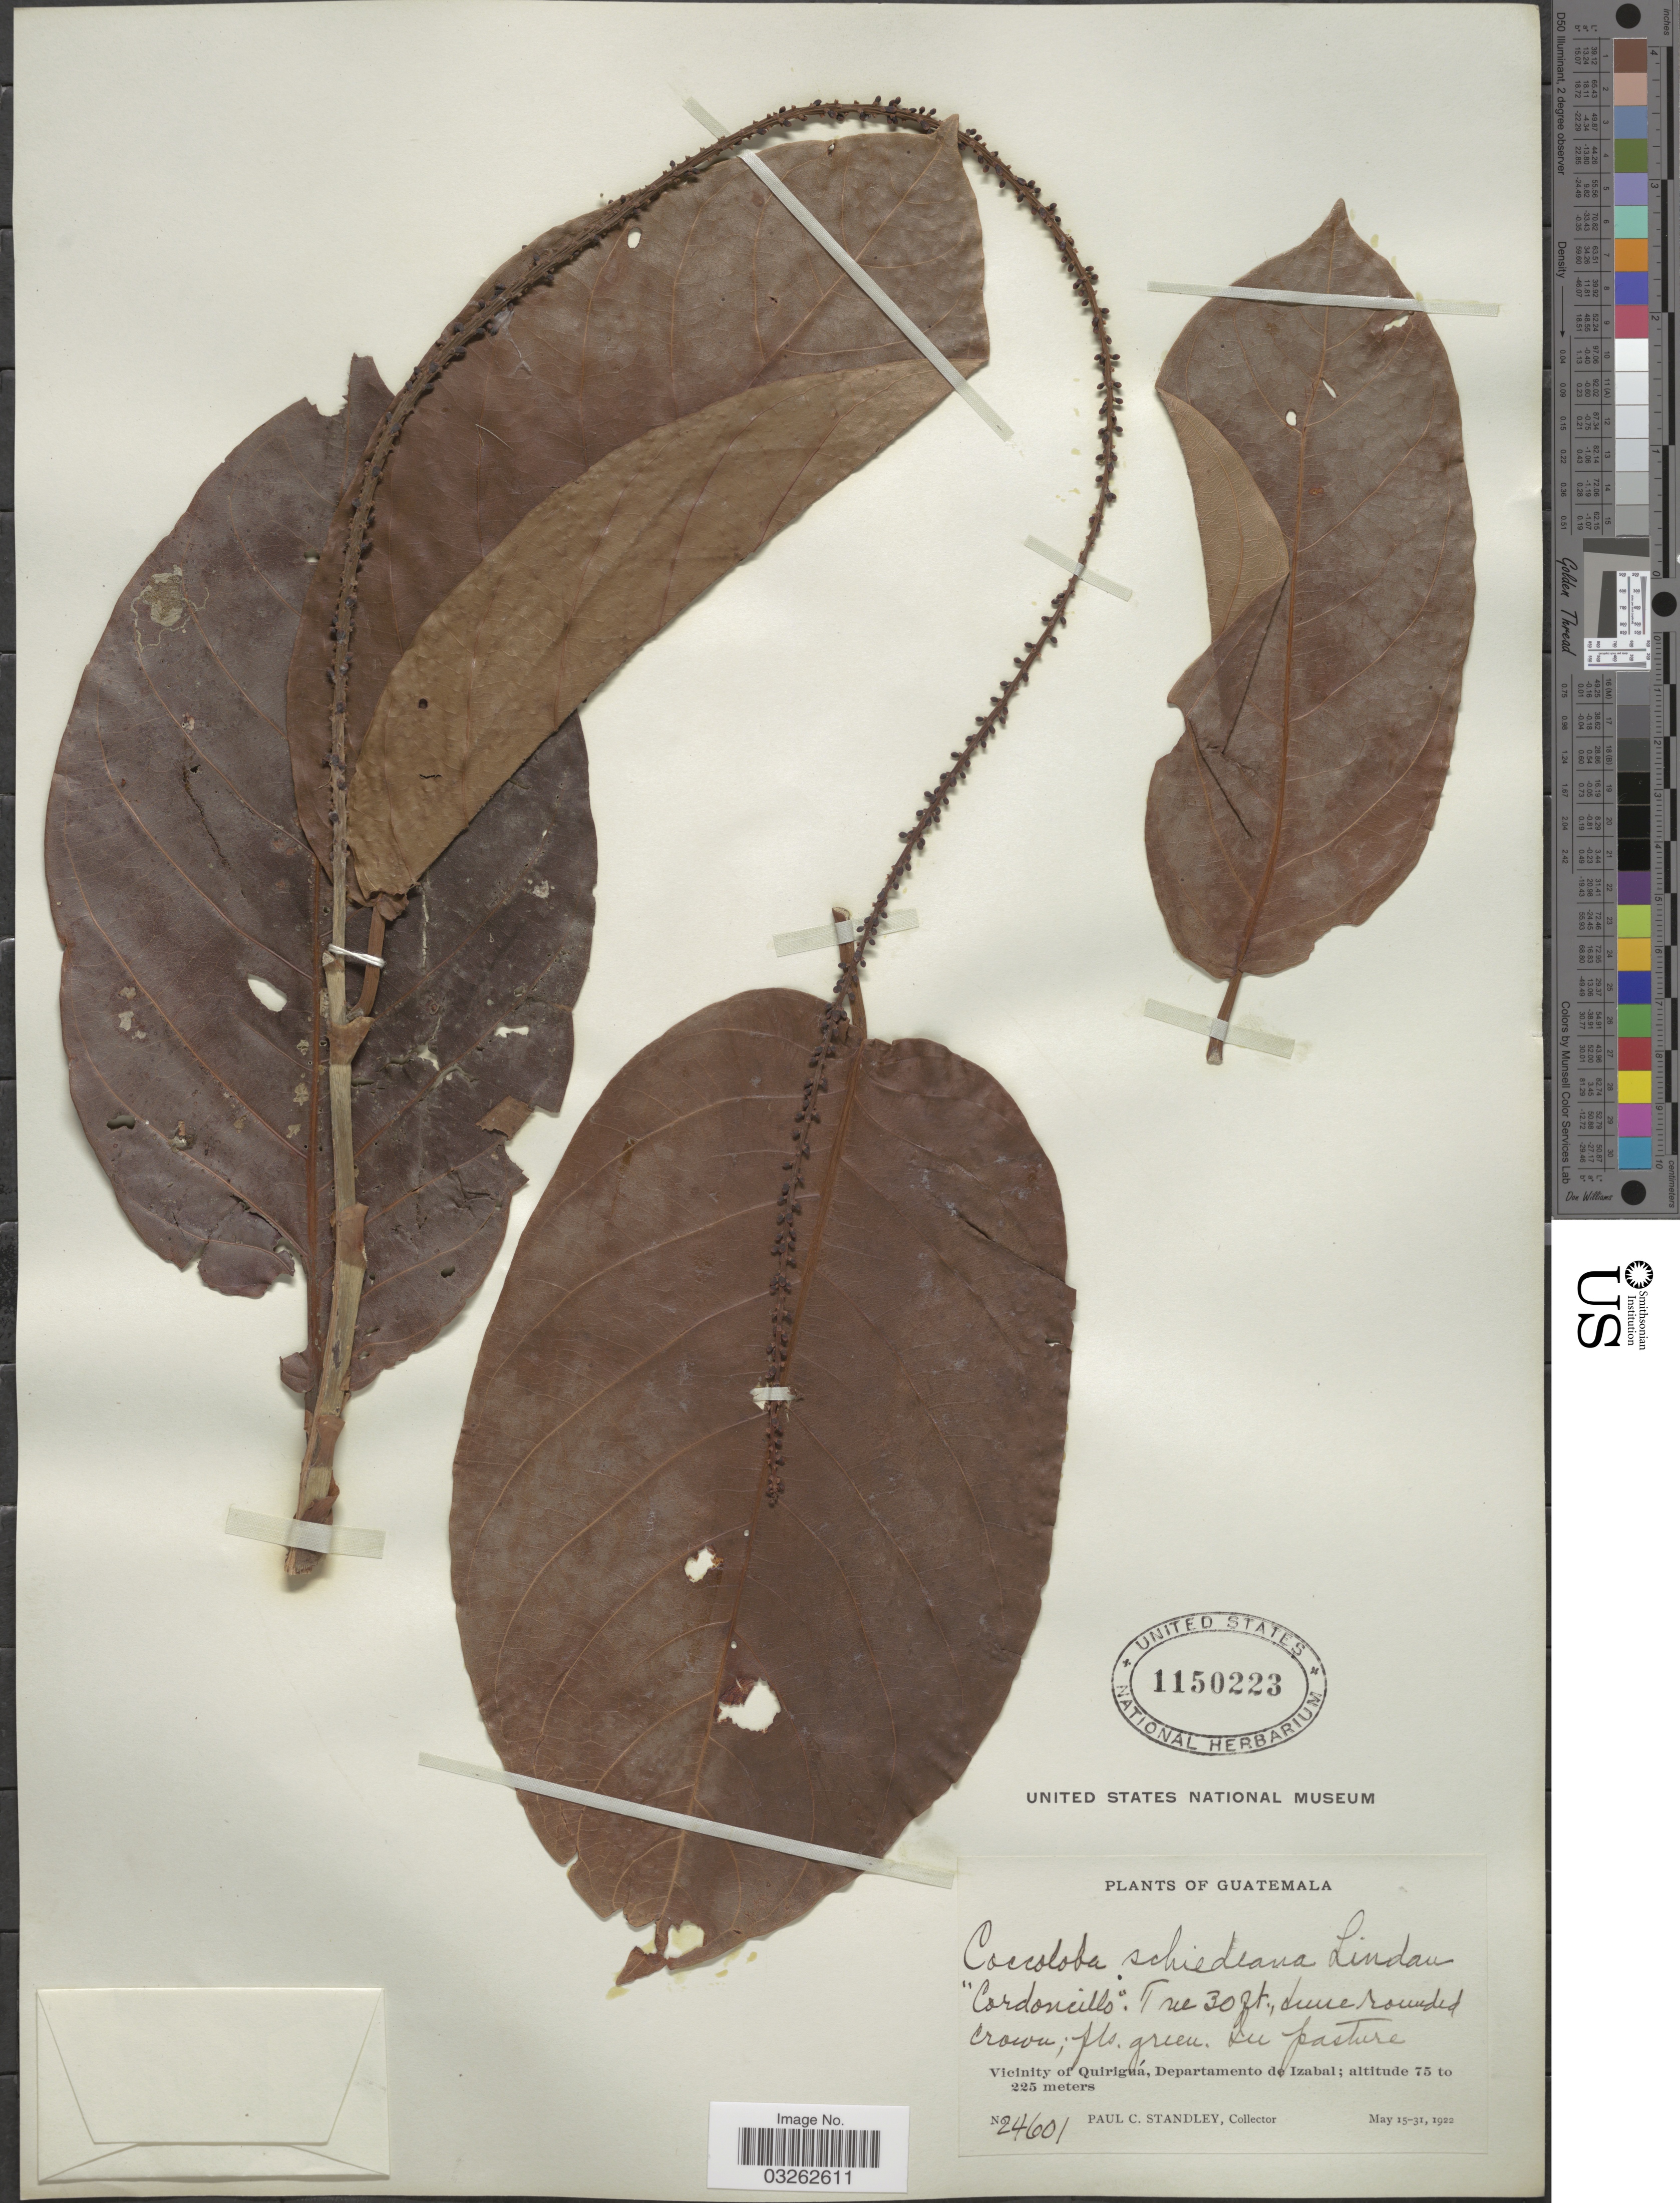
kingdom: Plantae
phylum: Tracheophyta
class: Magnoliopsida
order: Caryophyllales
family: Polygonaceae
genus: Coccoloba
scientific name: Coccoloba barbadensis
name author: Jacq.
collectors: P. C. Standley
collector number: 24601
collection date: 1922-05-15/1922-05-31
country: Guatemala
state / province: Izabal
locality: Vicinity of Quiriguá, Departamento de Izabal.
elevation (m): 75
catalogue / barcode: US 1150223